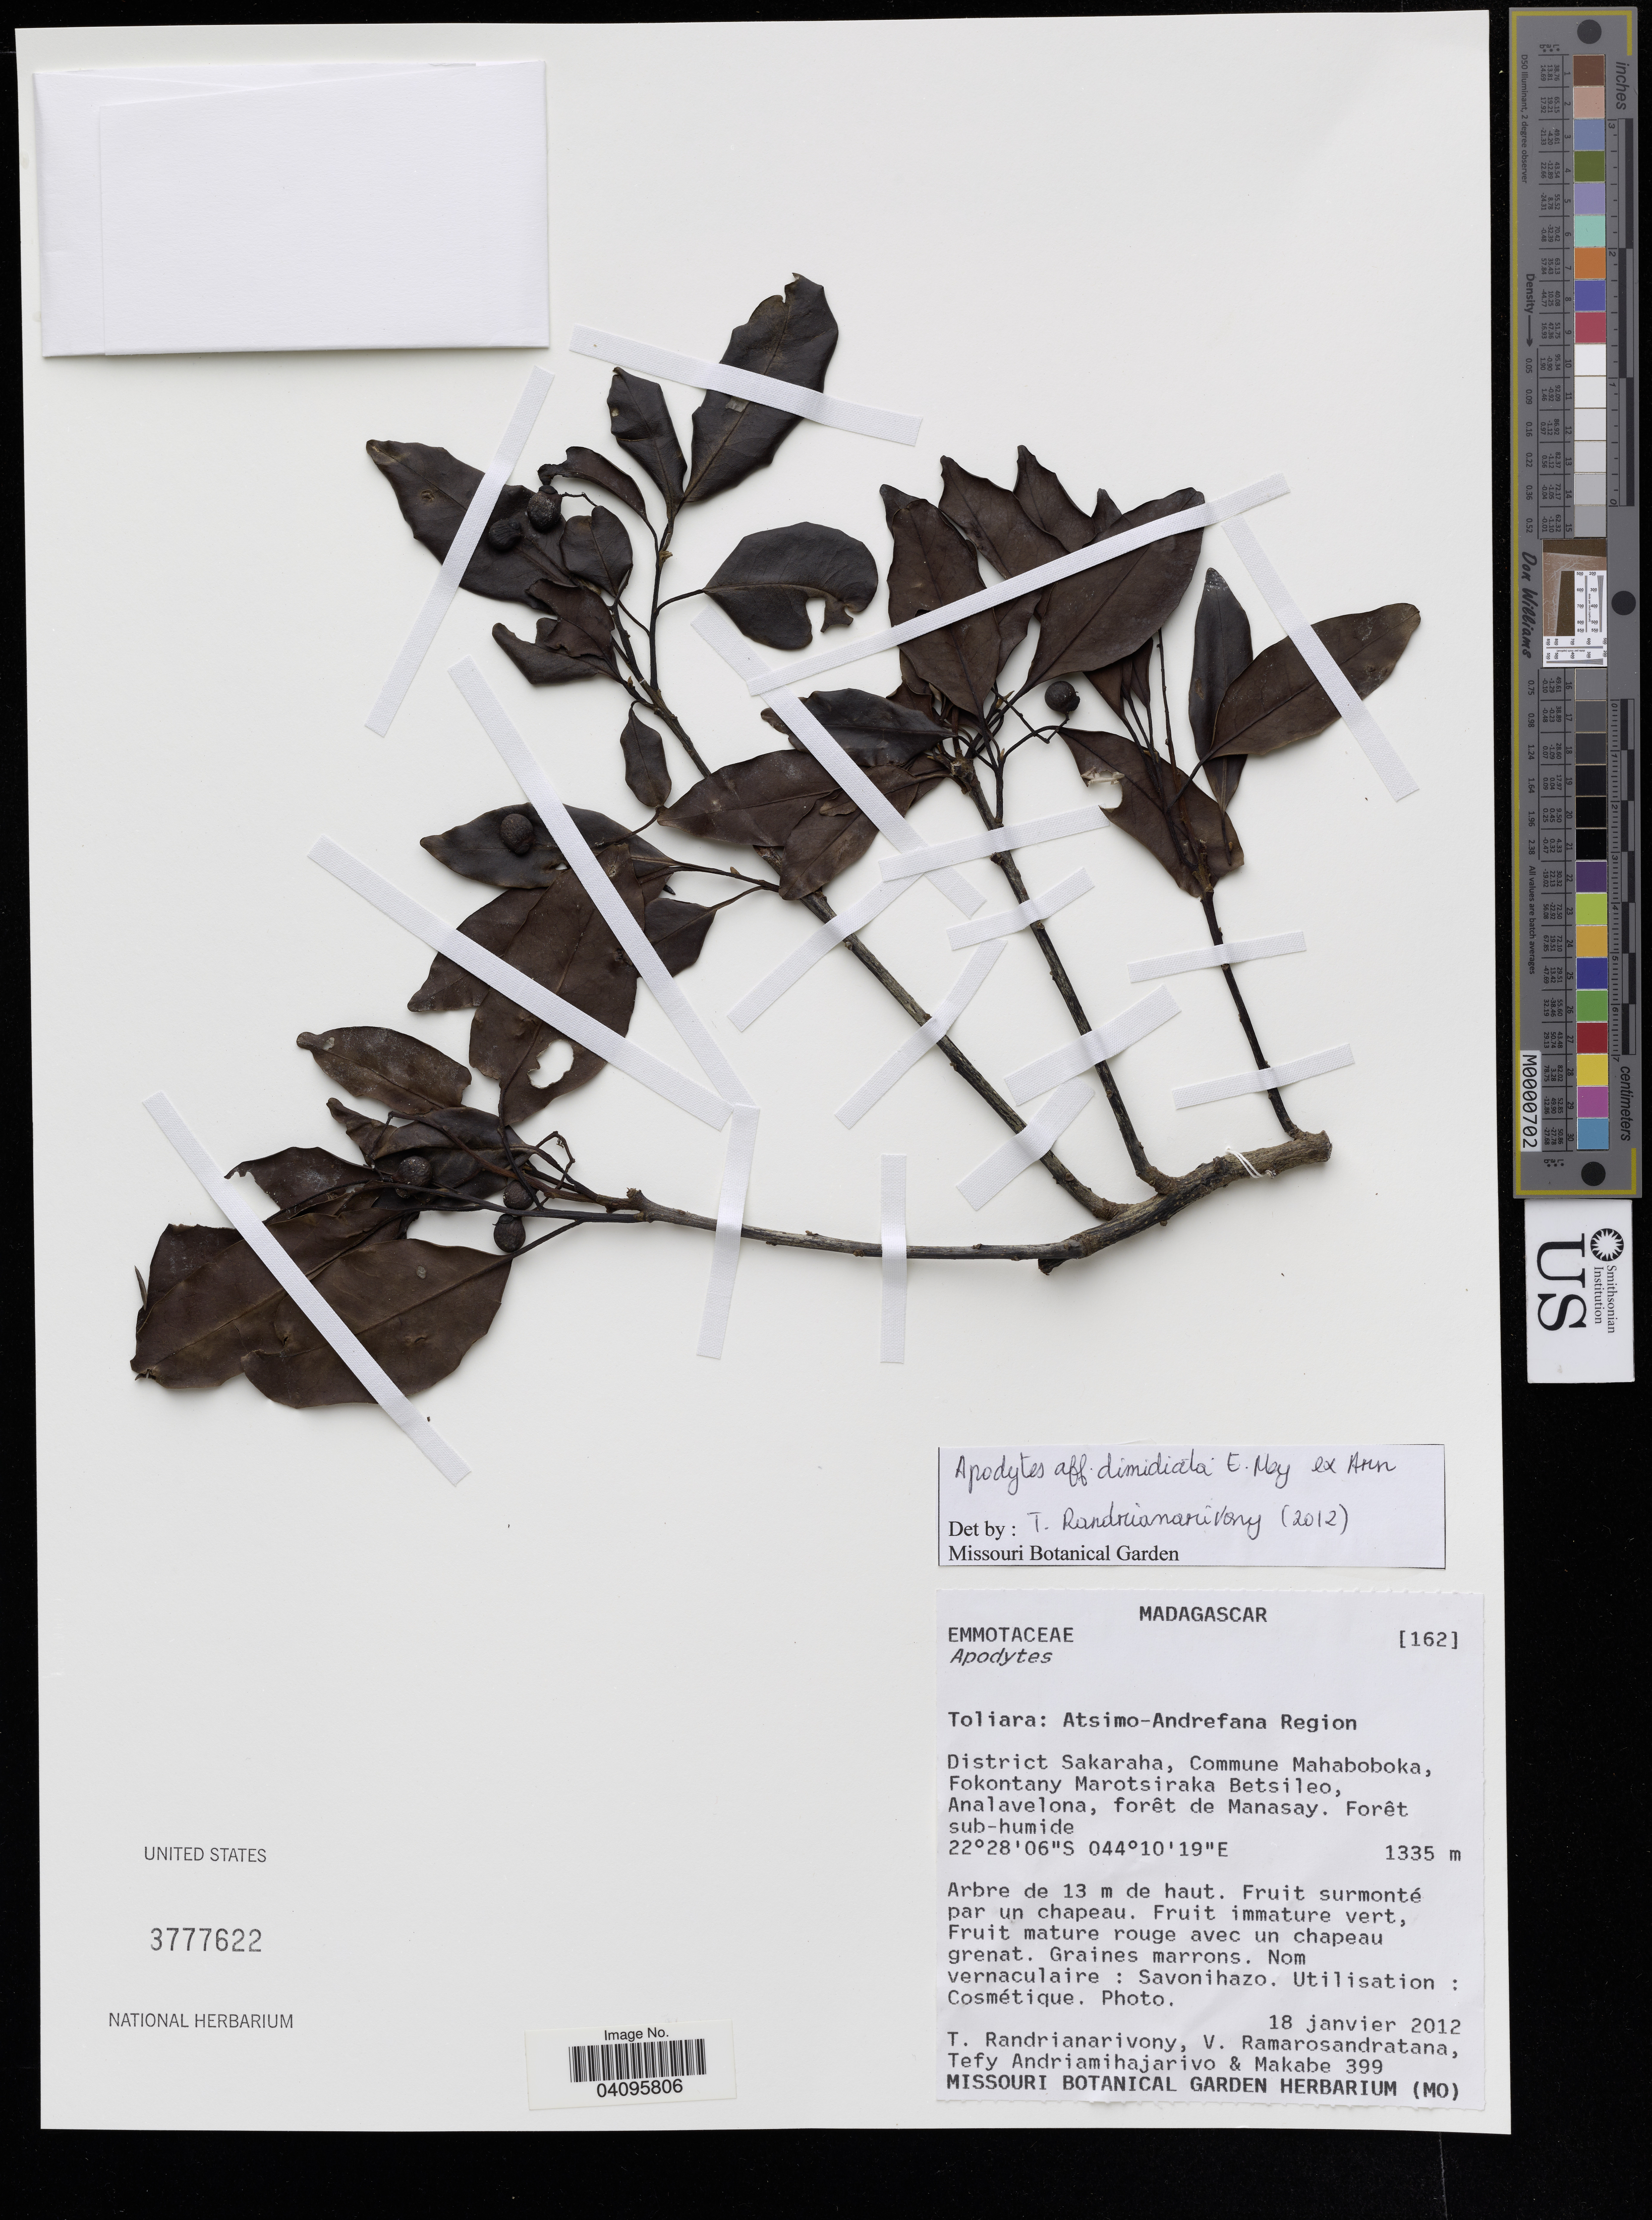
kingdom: Plantae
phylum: Tracheophyta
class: Magnoliopsida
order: Metteniusales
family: Metteniusaceae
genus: Apodytes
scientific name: Apodytes dimidiata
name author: E. Mey. ex Arn.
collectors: T. Randrianarivony, V. Ramarosandratana & T. Andriamihajarivo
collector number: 399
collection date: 2012-01-18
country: Madagascar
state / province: Toliara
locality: Atsimo-Andrefana Region, District Sakaraha, Commune Mahaboboka, Fokontany Marotsiraka Betsileo, Analavelona, forêt de Manasay.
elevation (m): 1335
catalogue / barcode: US 3777622